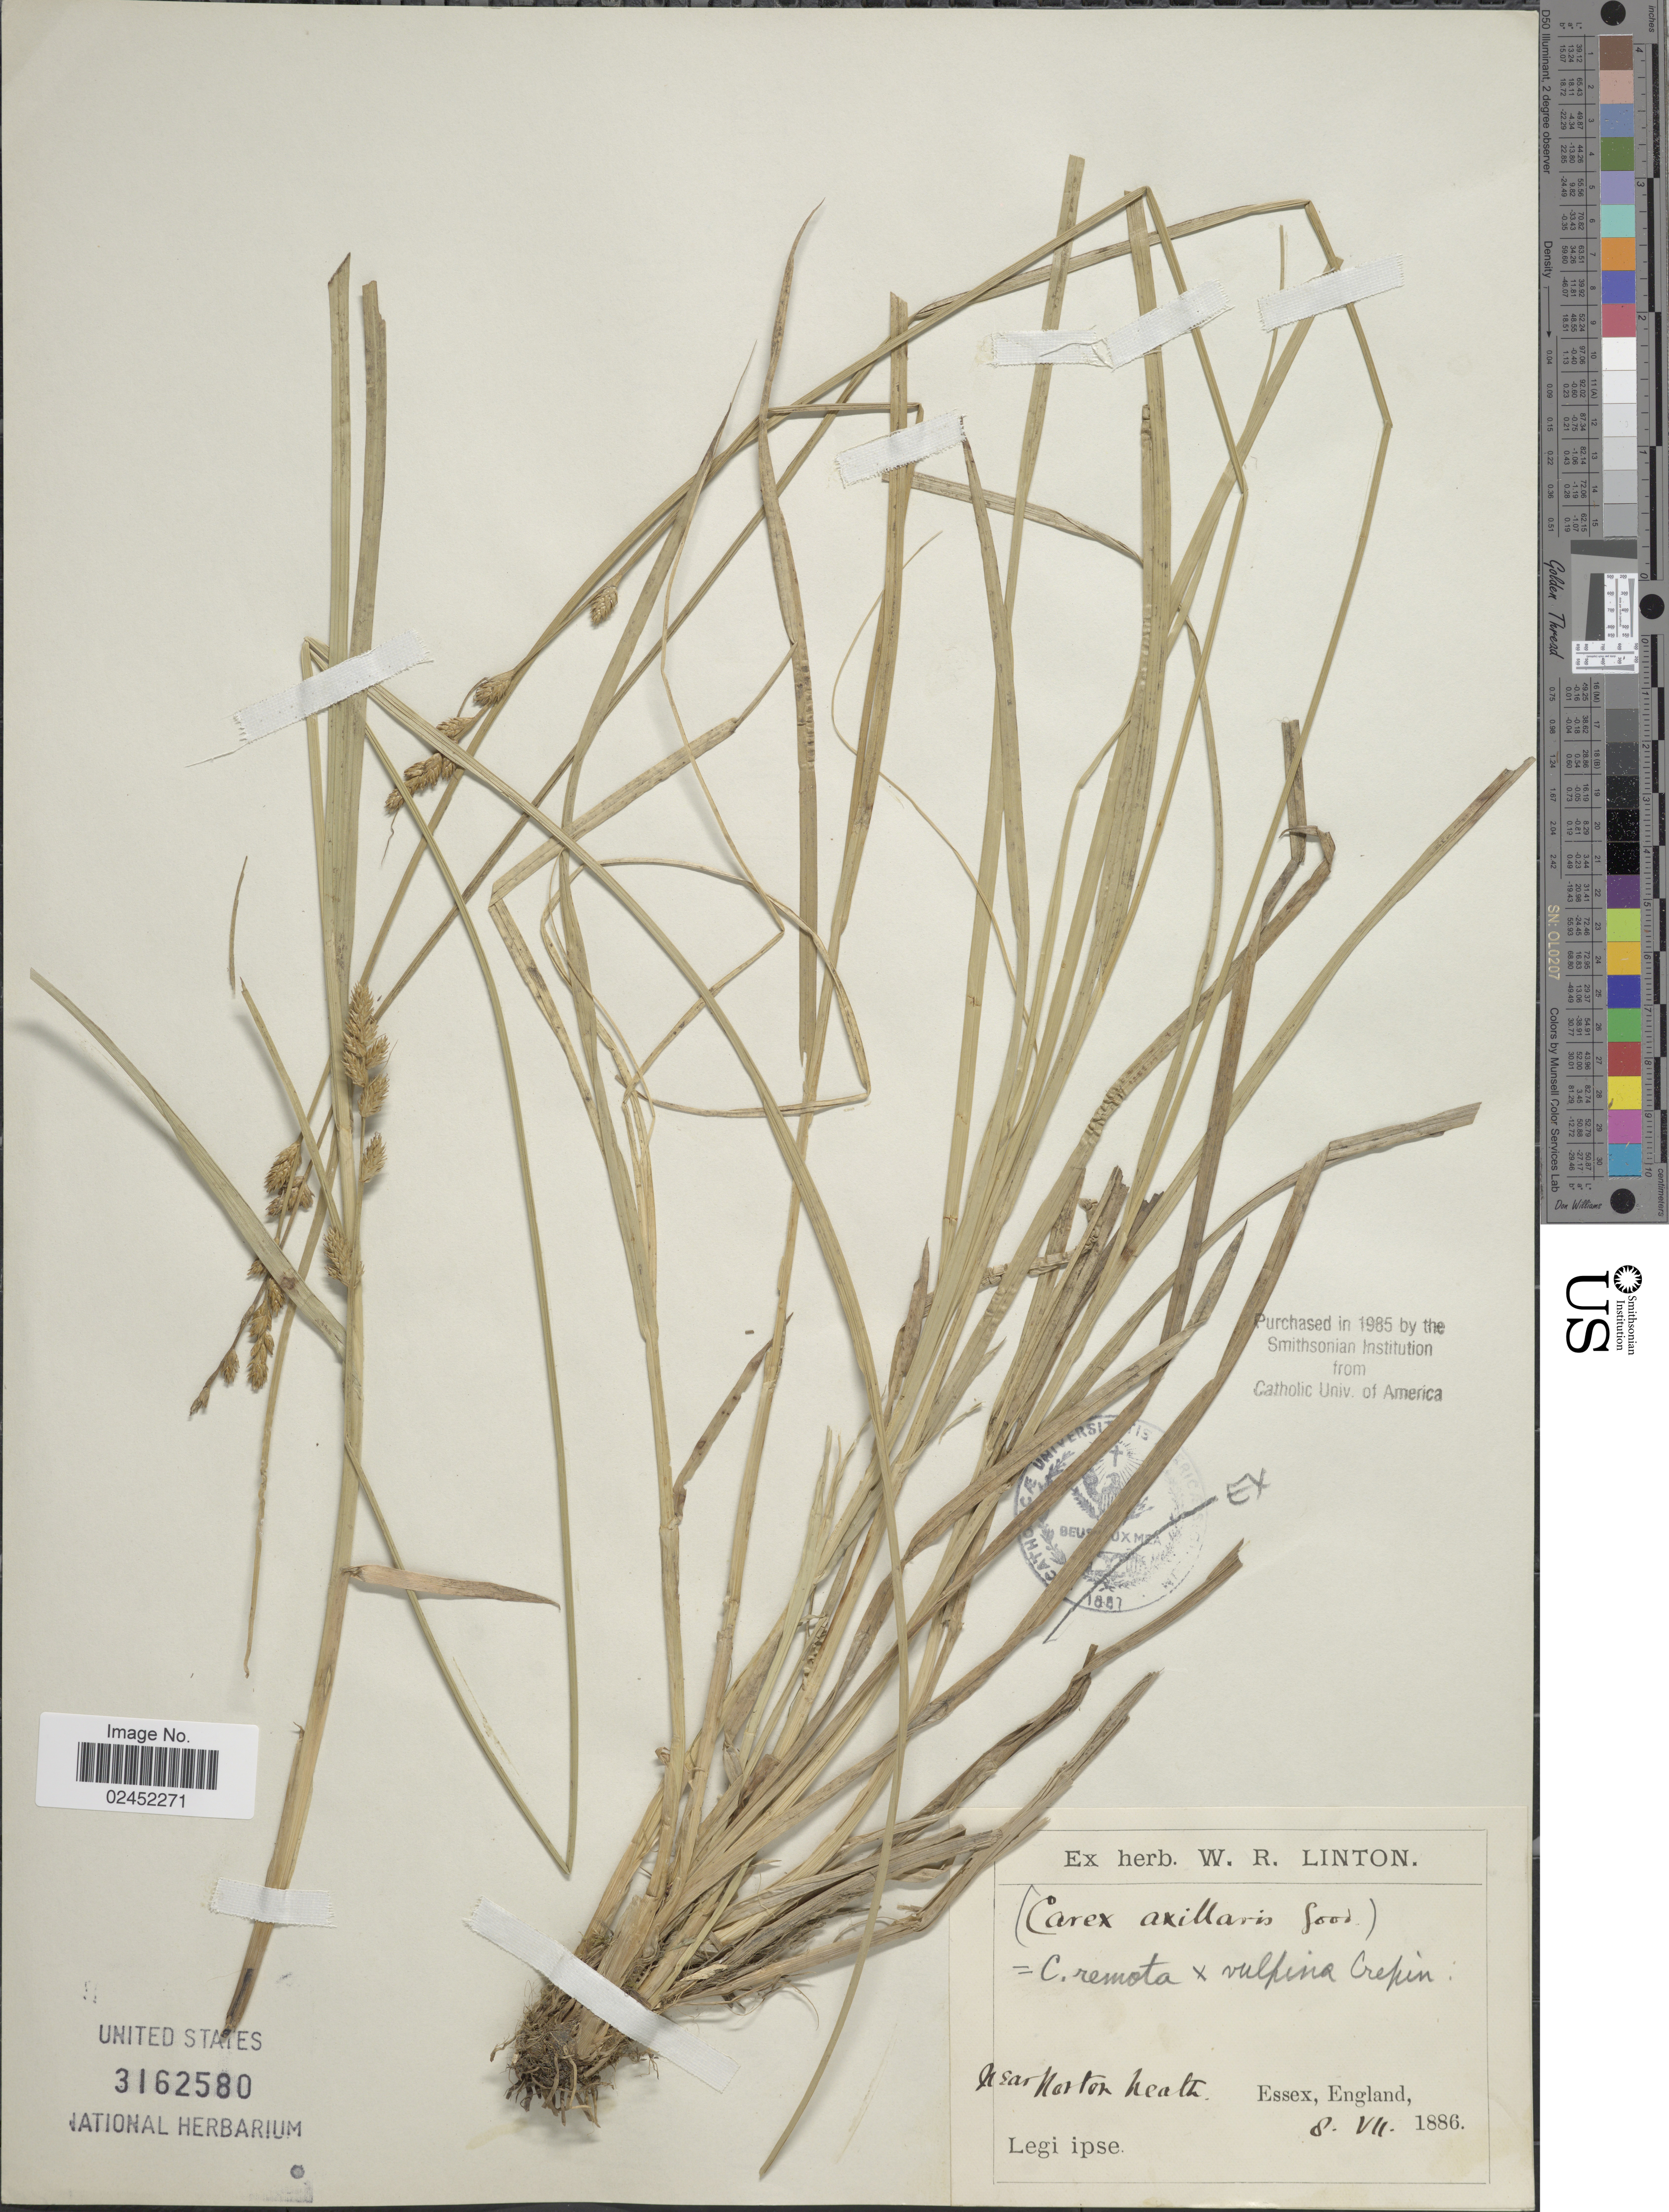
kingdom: Plantae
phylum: Tracheophyta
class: Liliopsida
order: Poales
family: Cyperaceae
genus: Carex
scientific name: Carex remota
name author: L.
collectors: W. Linton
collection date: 1886-07-08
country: United Kingdom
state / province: England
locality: Near Norton heath, Essex, England.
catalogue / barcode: US 3162580